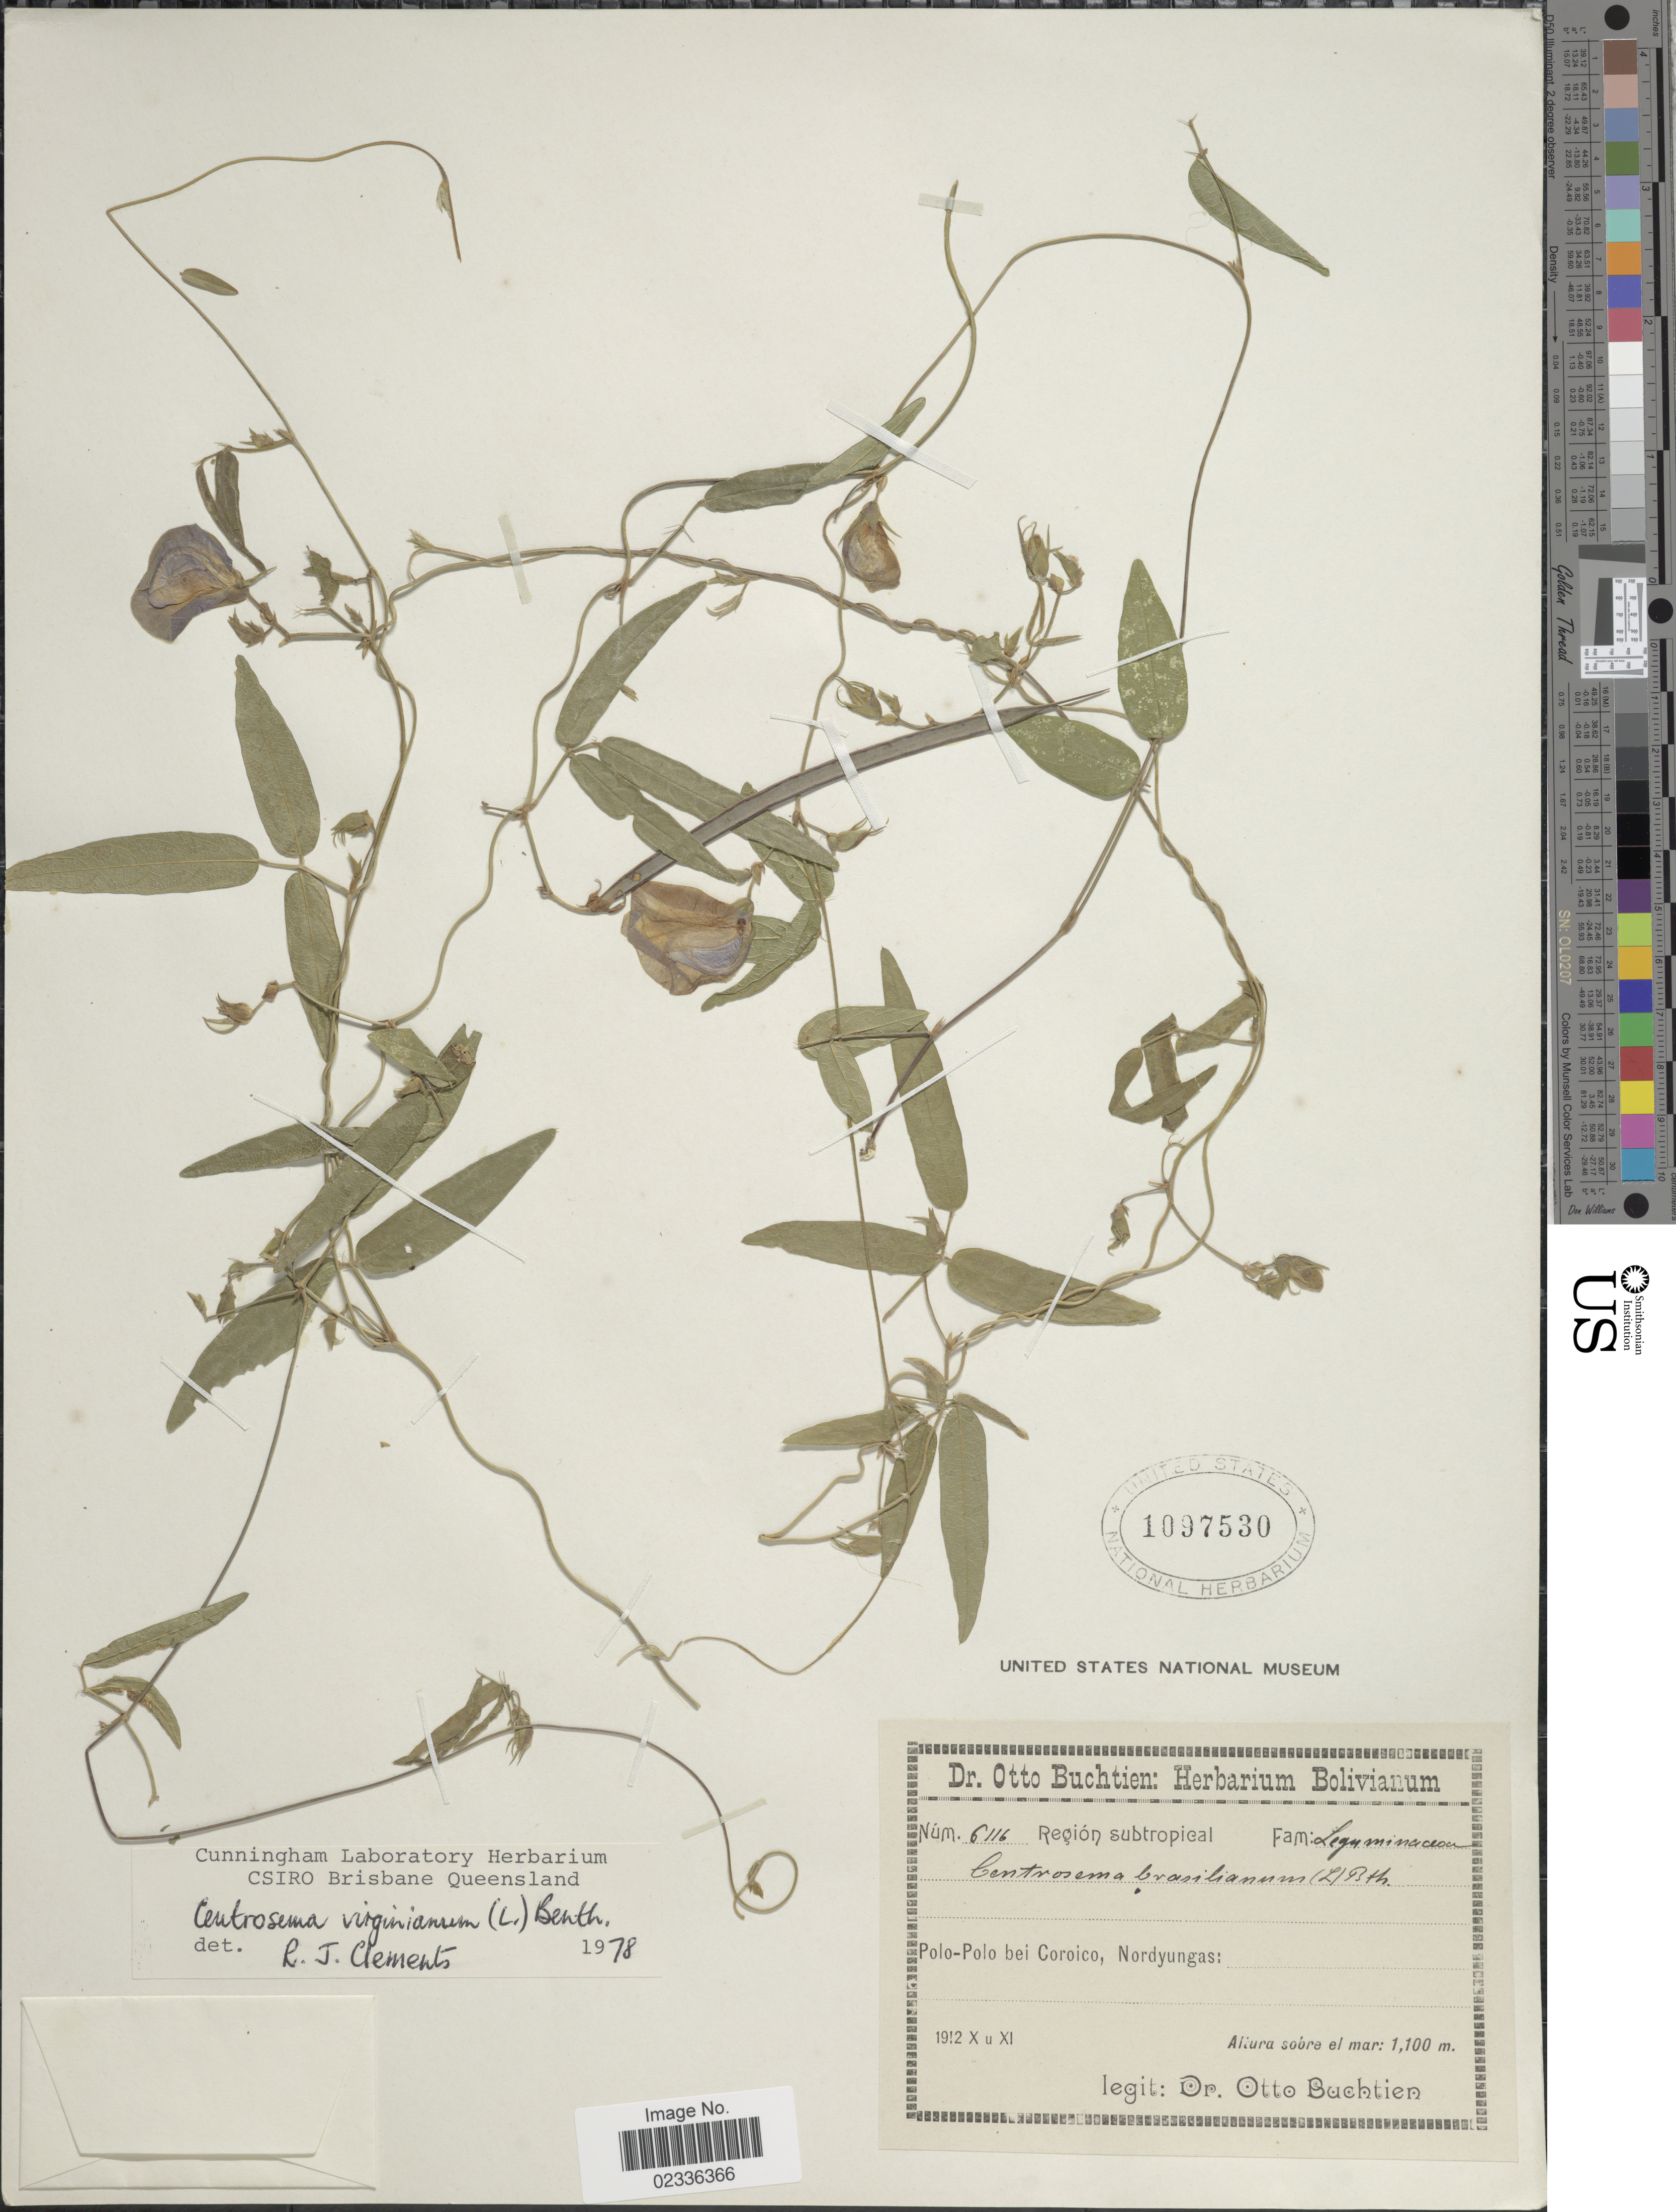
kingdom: Plantae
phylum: Tracheophyta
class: Magnoliopsida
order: Fabales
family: Fabaceae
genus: Centrosema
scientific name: Centrosema virginianum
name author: (L.) Benth.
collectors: O. Buchtien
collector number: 5116*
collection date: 1912-10/1912-11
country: Bolivia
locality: Polo-Polo bei Coroico, Nordyungas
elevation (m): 1100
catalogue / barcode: US 1097530